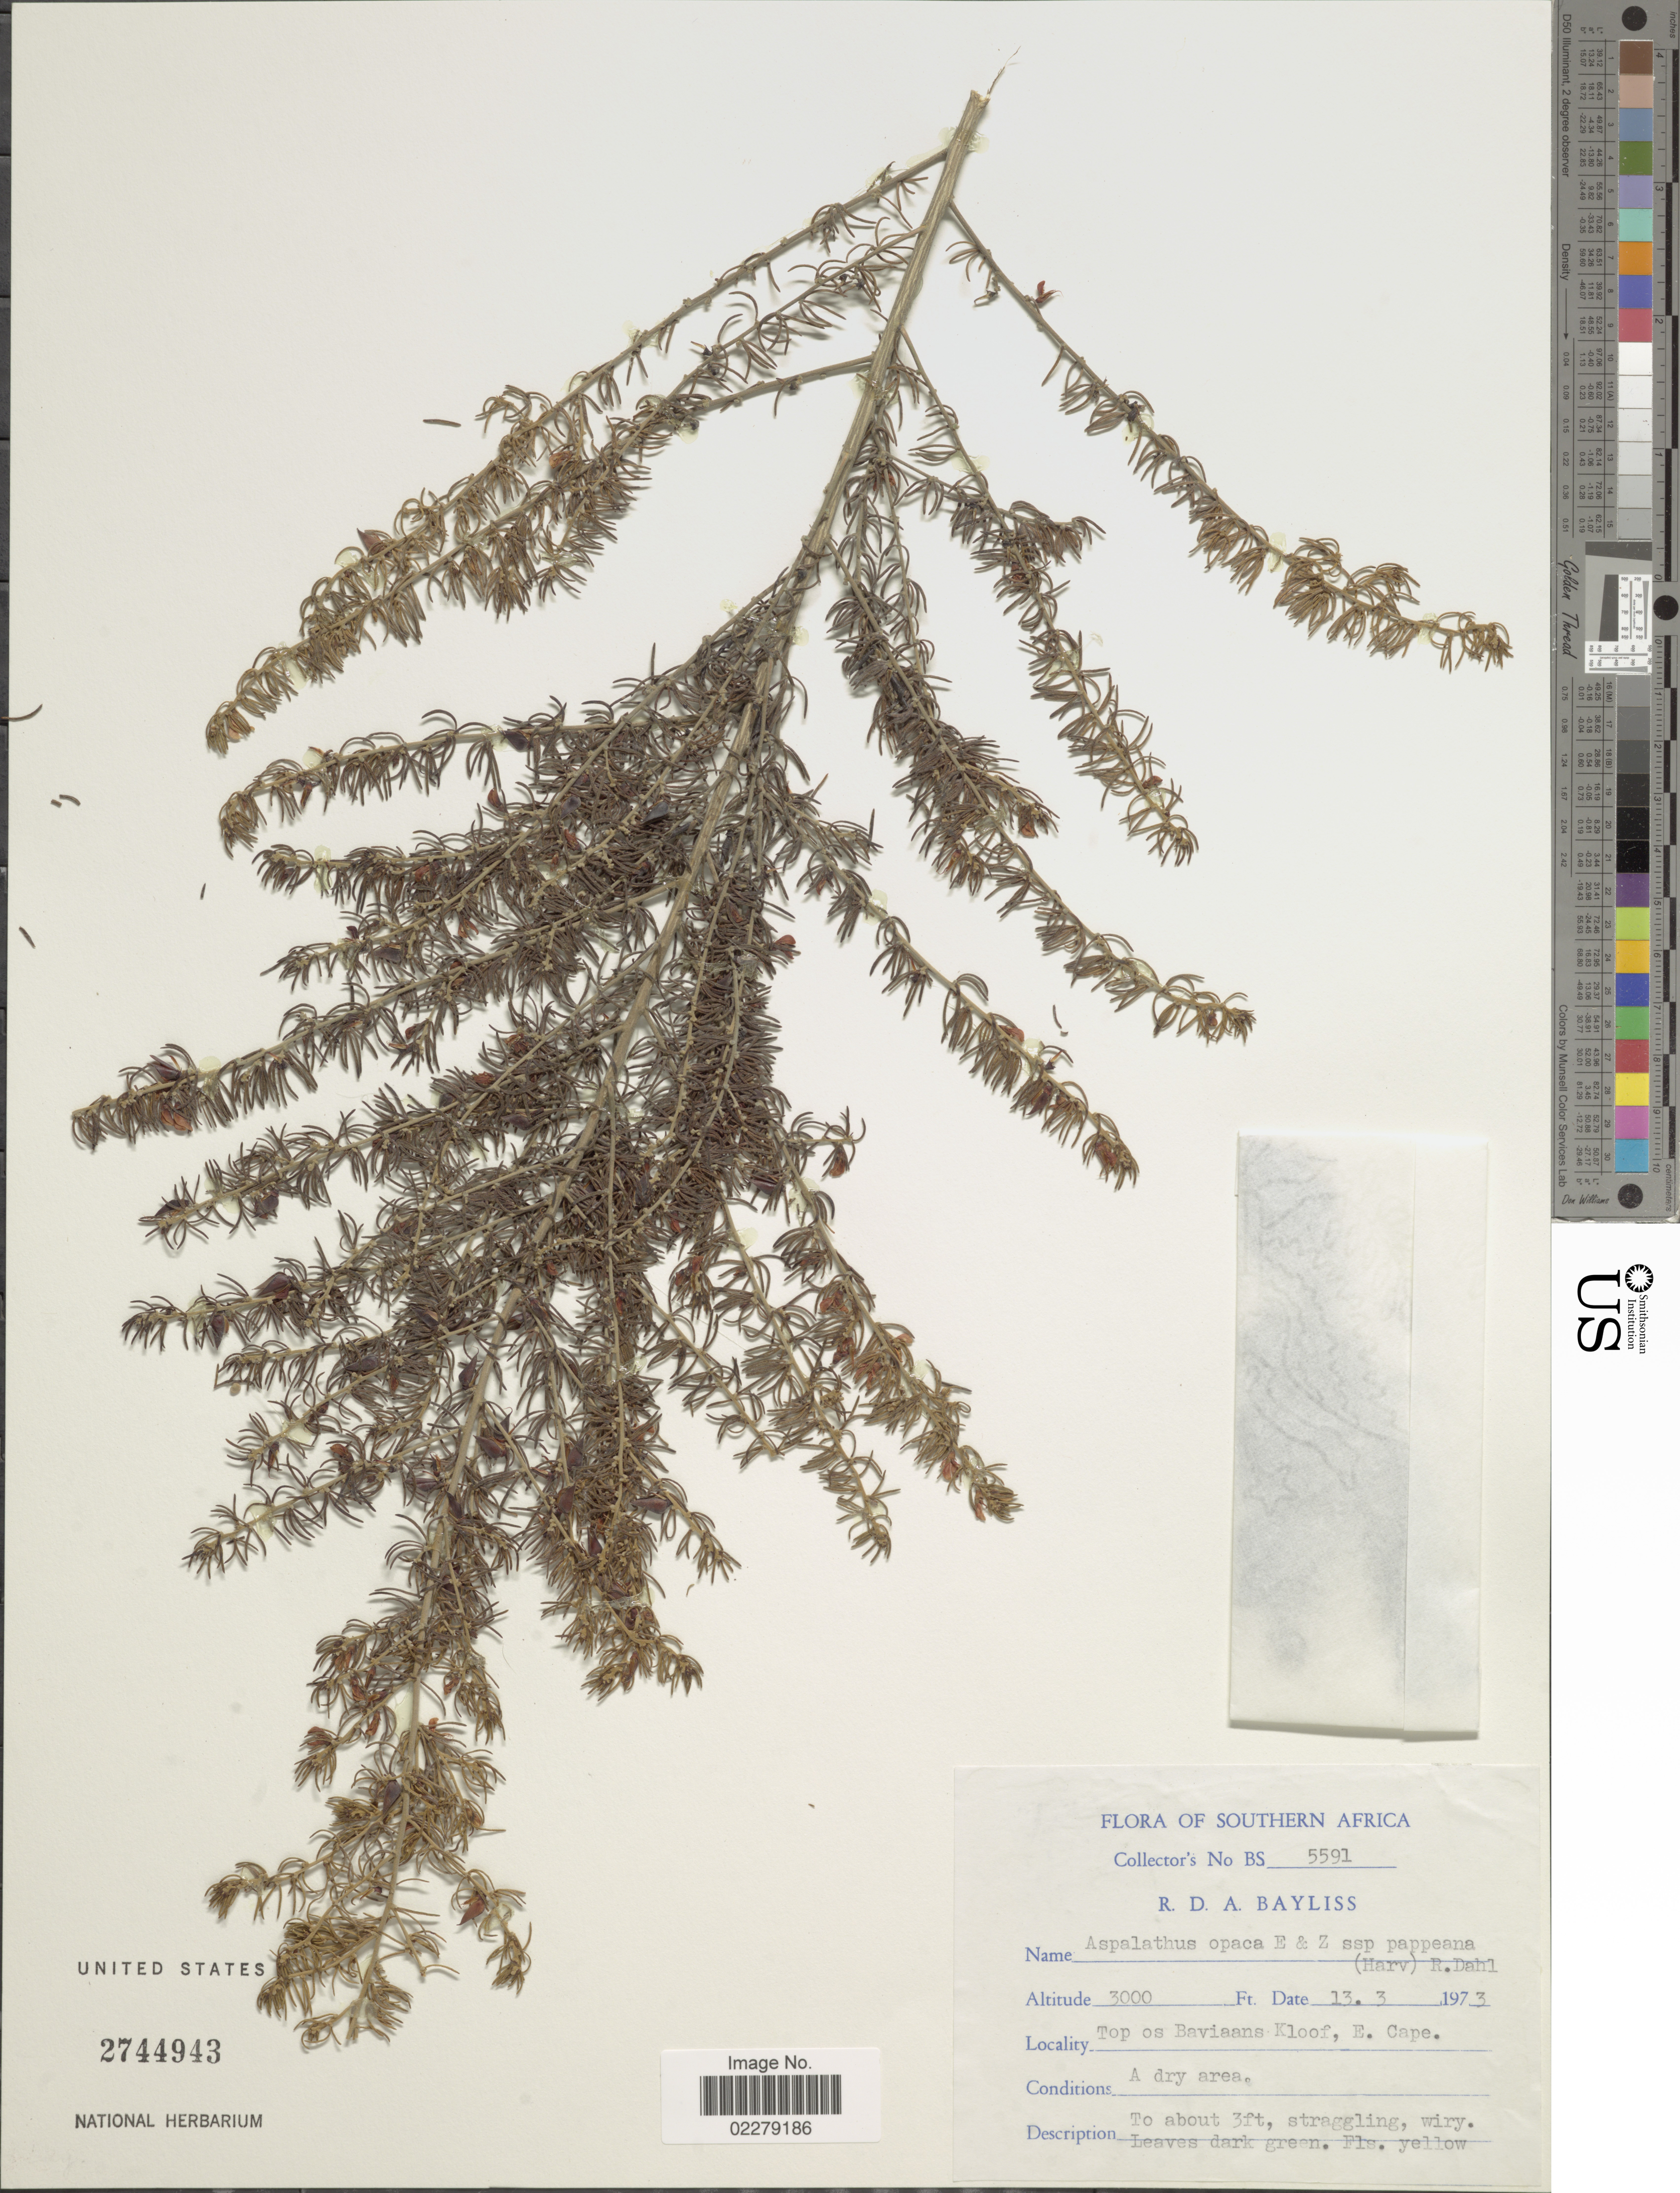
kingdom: Plantae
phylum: Tracheophyta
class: Magnoliopsida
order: Fabales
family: Fabaceae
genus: Aspalathus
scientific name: Aspalathus opaca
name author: Eckl. & Zeyh.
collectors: R. Bayliss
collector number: BS5591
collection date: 1973-03-13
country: South Africa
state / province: Eastern Cape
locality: Southern Africa. Top of Baviaans Kloof, E. Cape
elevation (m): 914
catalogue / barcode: US 2744943